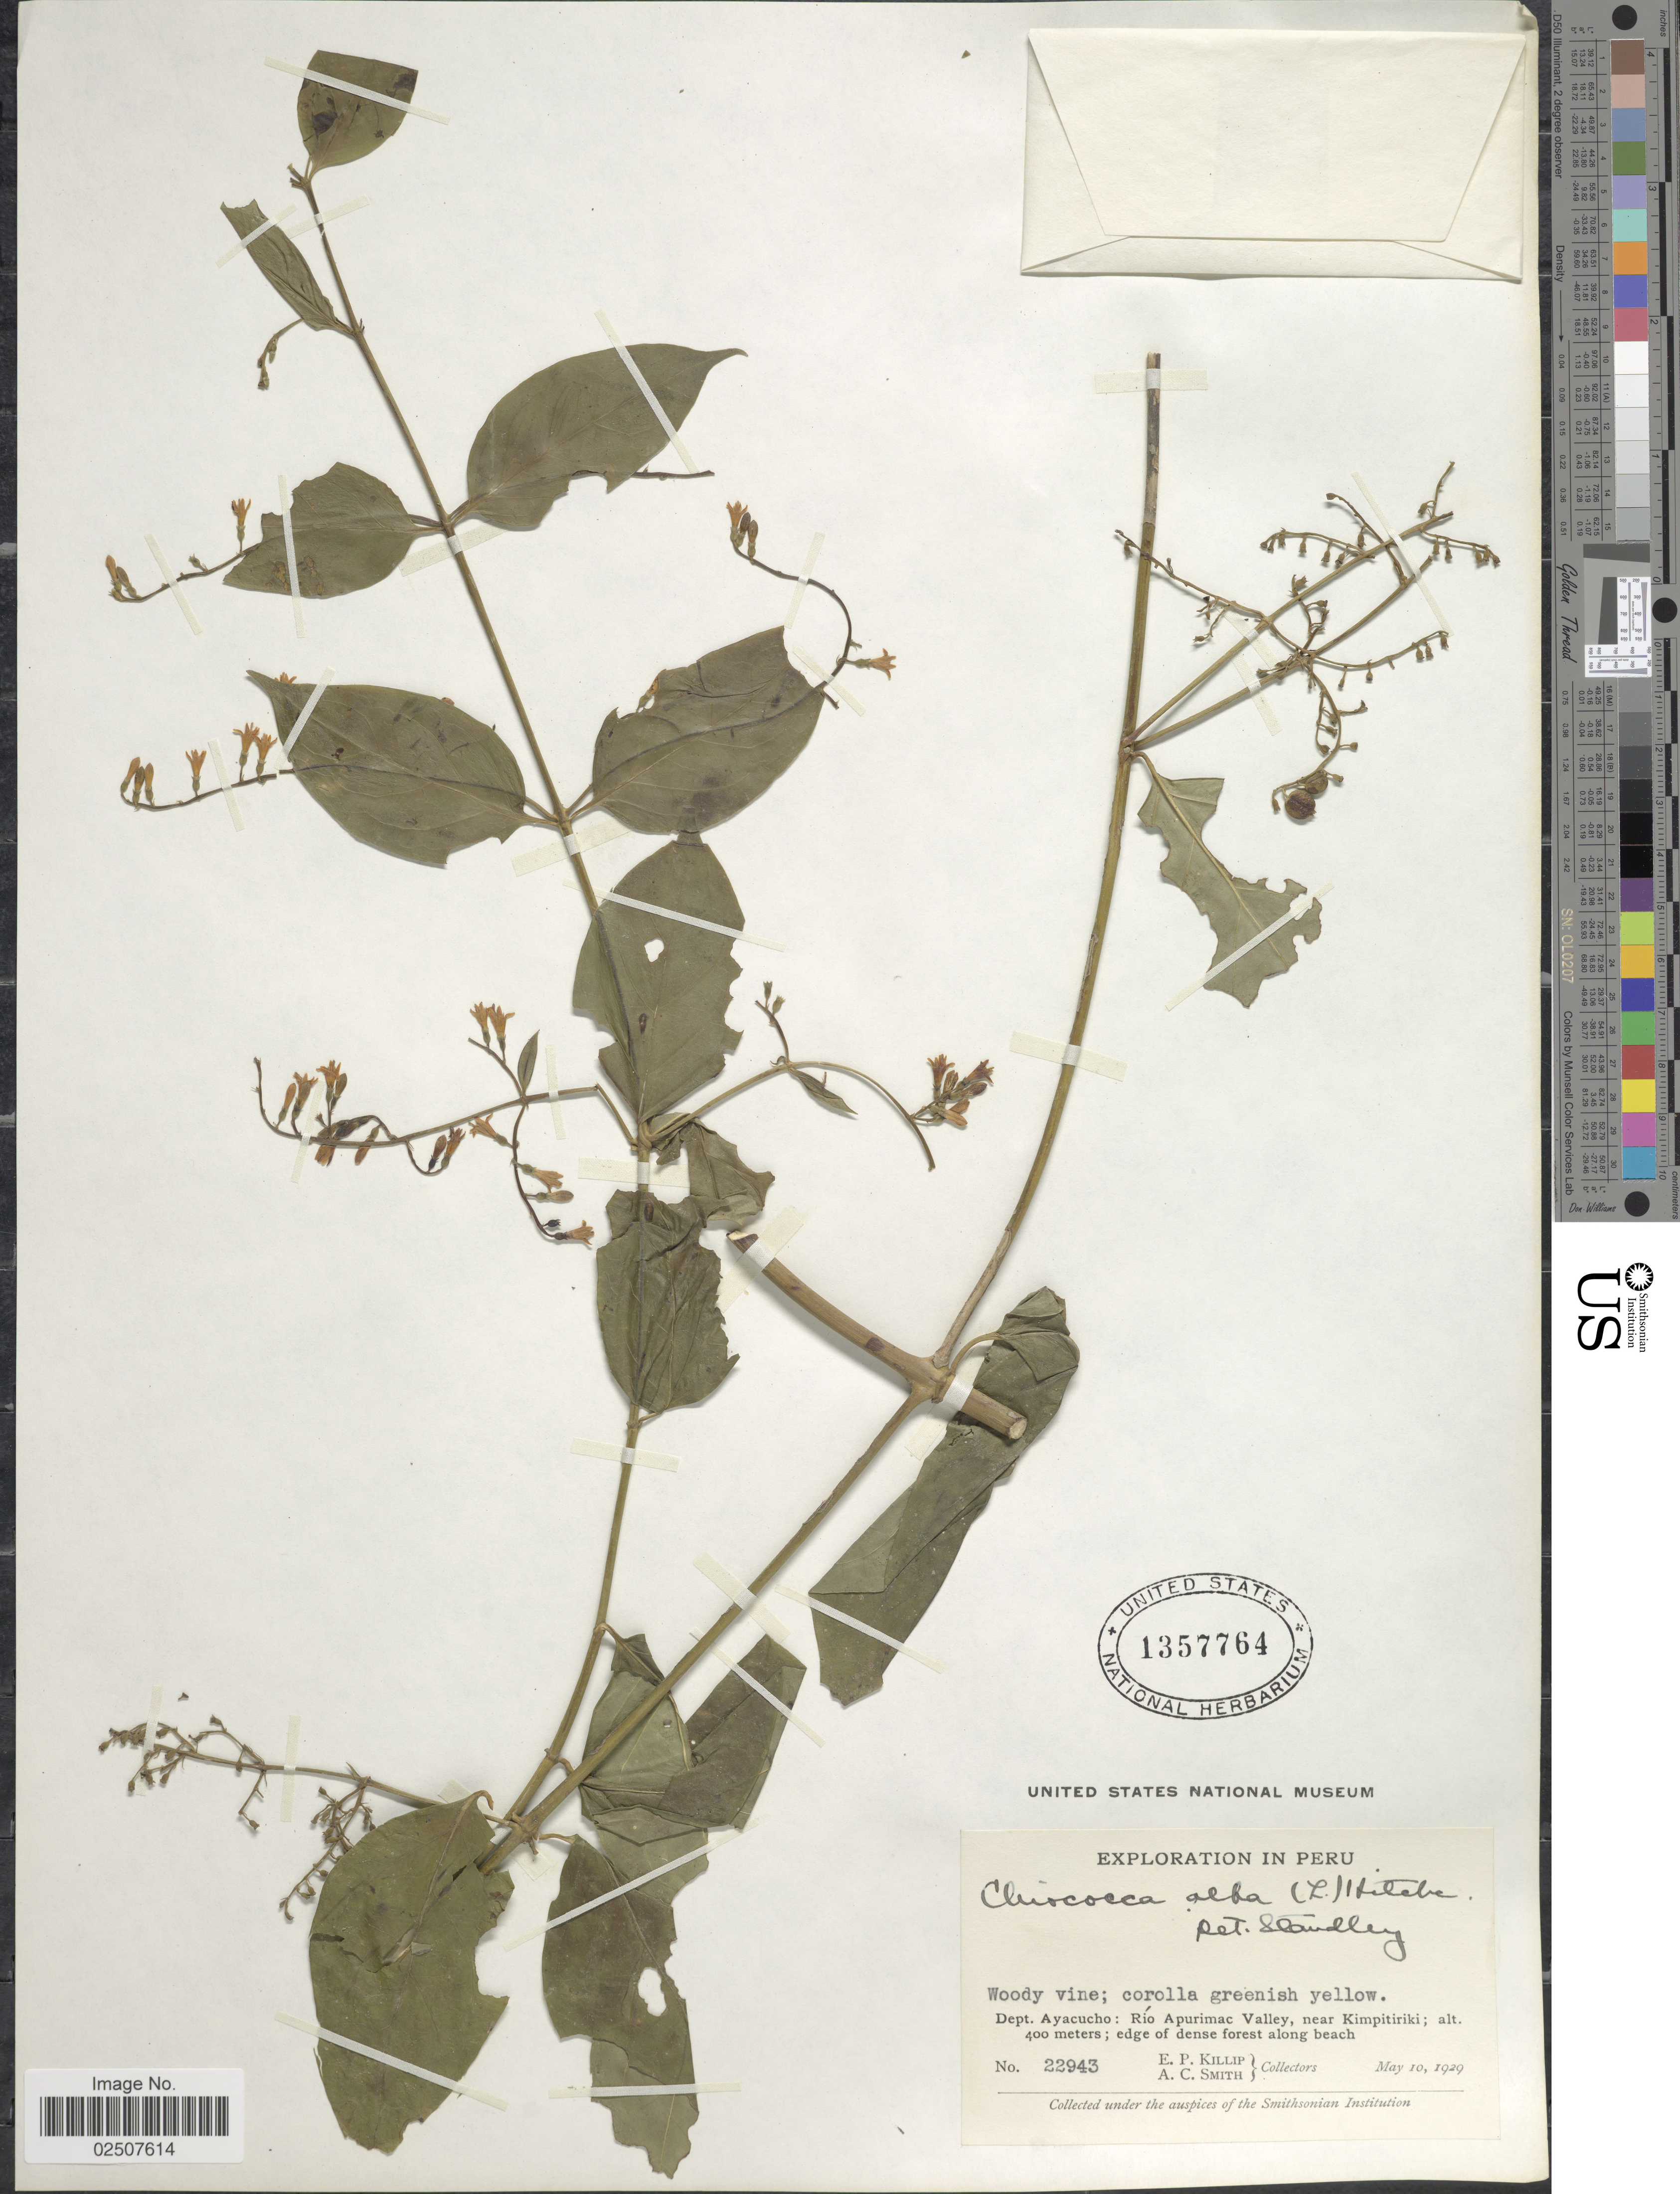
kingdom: Plantae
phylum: Tracheophyta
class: Magnoliopsida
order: Gentianales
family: Rubiaceae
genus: Chiococca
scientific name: Chiococca alba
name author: (L.) Hitchc.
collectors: E. P. Killip & A. C. Smith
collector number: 22943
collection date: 1929-05-10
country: Peru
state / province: Ayacucho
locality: Woody vine; Dept. Ayacucho: Río Apurimac Valley, near Kimpitiriki; edge of dnse forest along beach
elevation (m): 400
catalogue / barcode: US 1357764